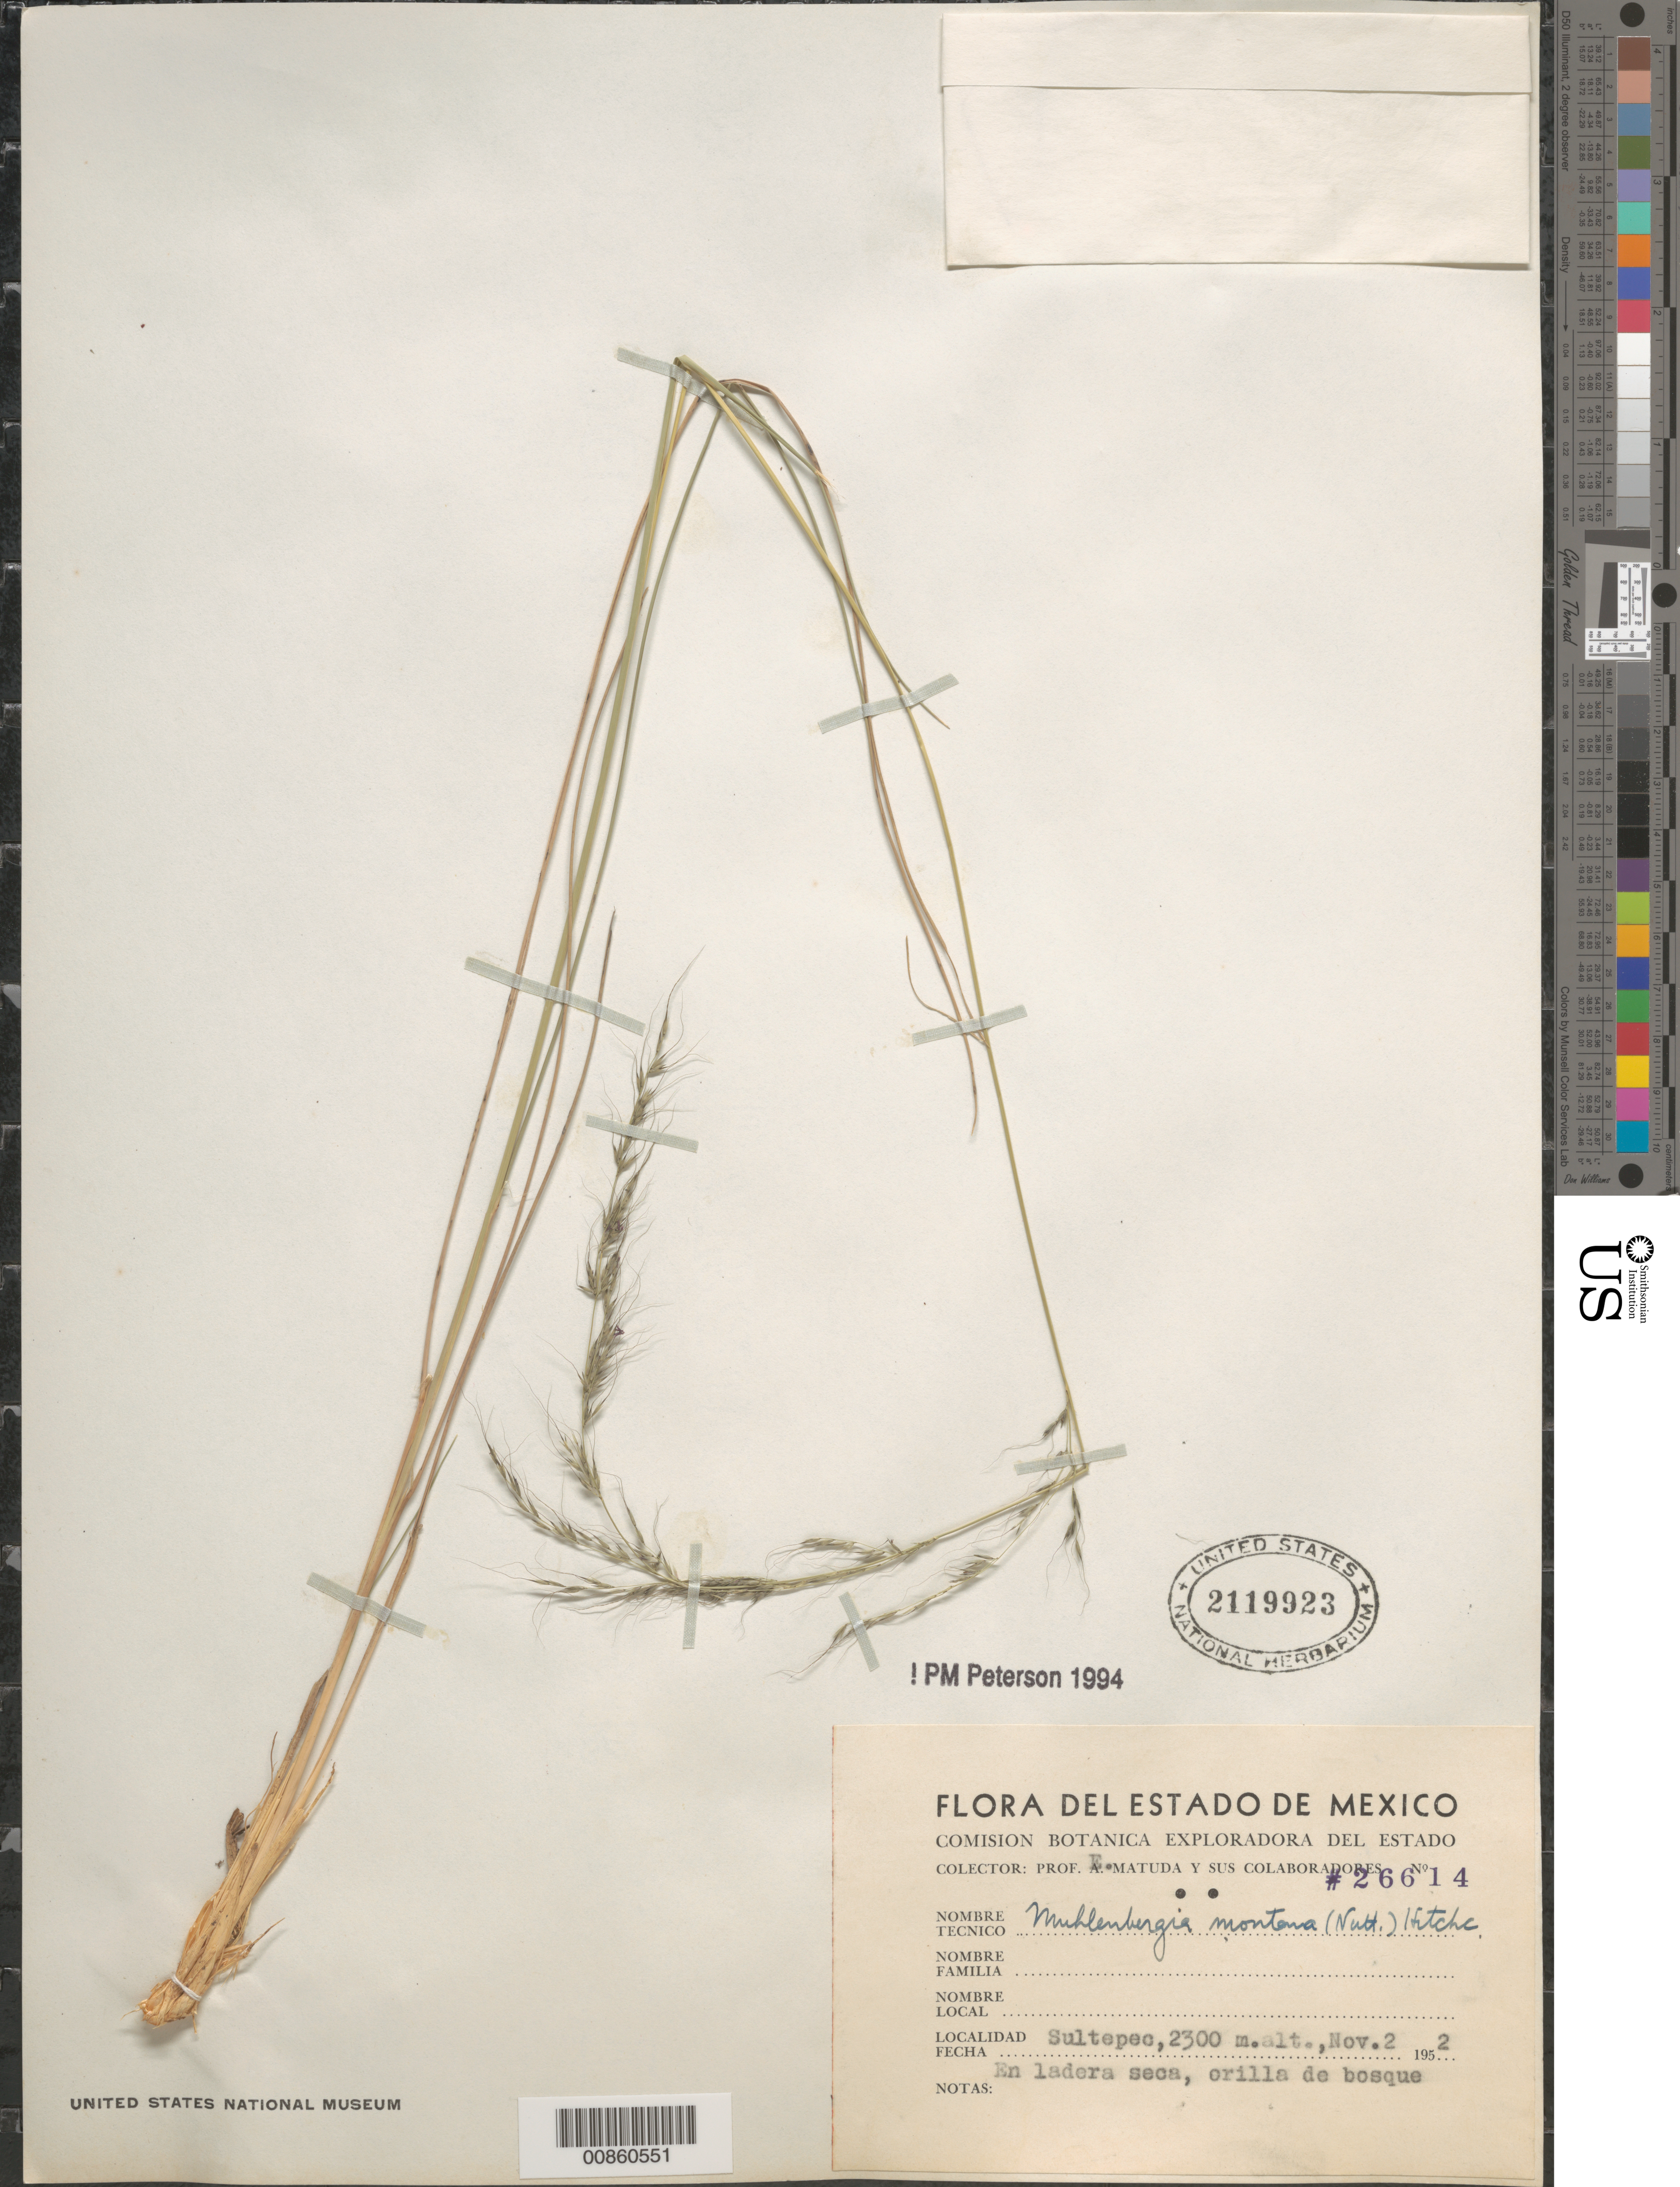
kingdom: Plantae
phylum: Tracheophyta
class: Liliopsida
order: Poales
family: Poaceae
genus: Muhlenbergia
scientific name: Muhlenbergia montana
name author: (Nutt.) Hitchc.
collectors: E. Matuda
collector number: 26614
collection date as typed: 02 Nov 1952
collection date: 1952-11-02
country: Mexico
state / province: México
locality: Sultepec, Mex.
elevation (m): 2300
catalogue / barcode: US 2119923